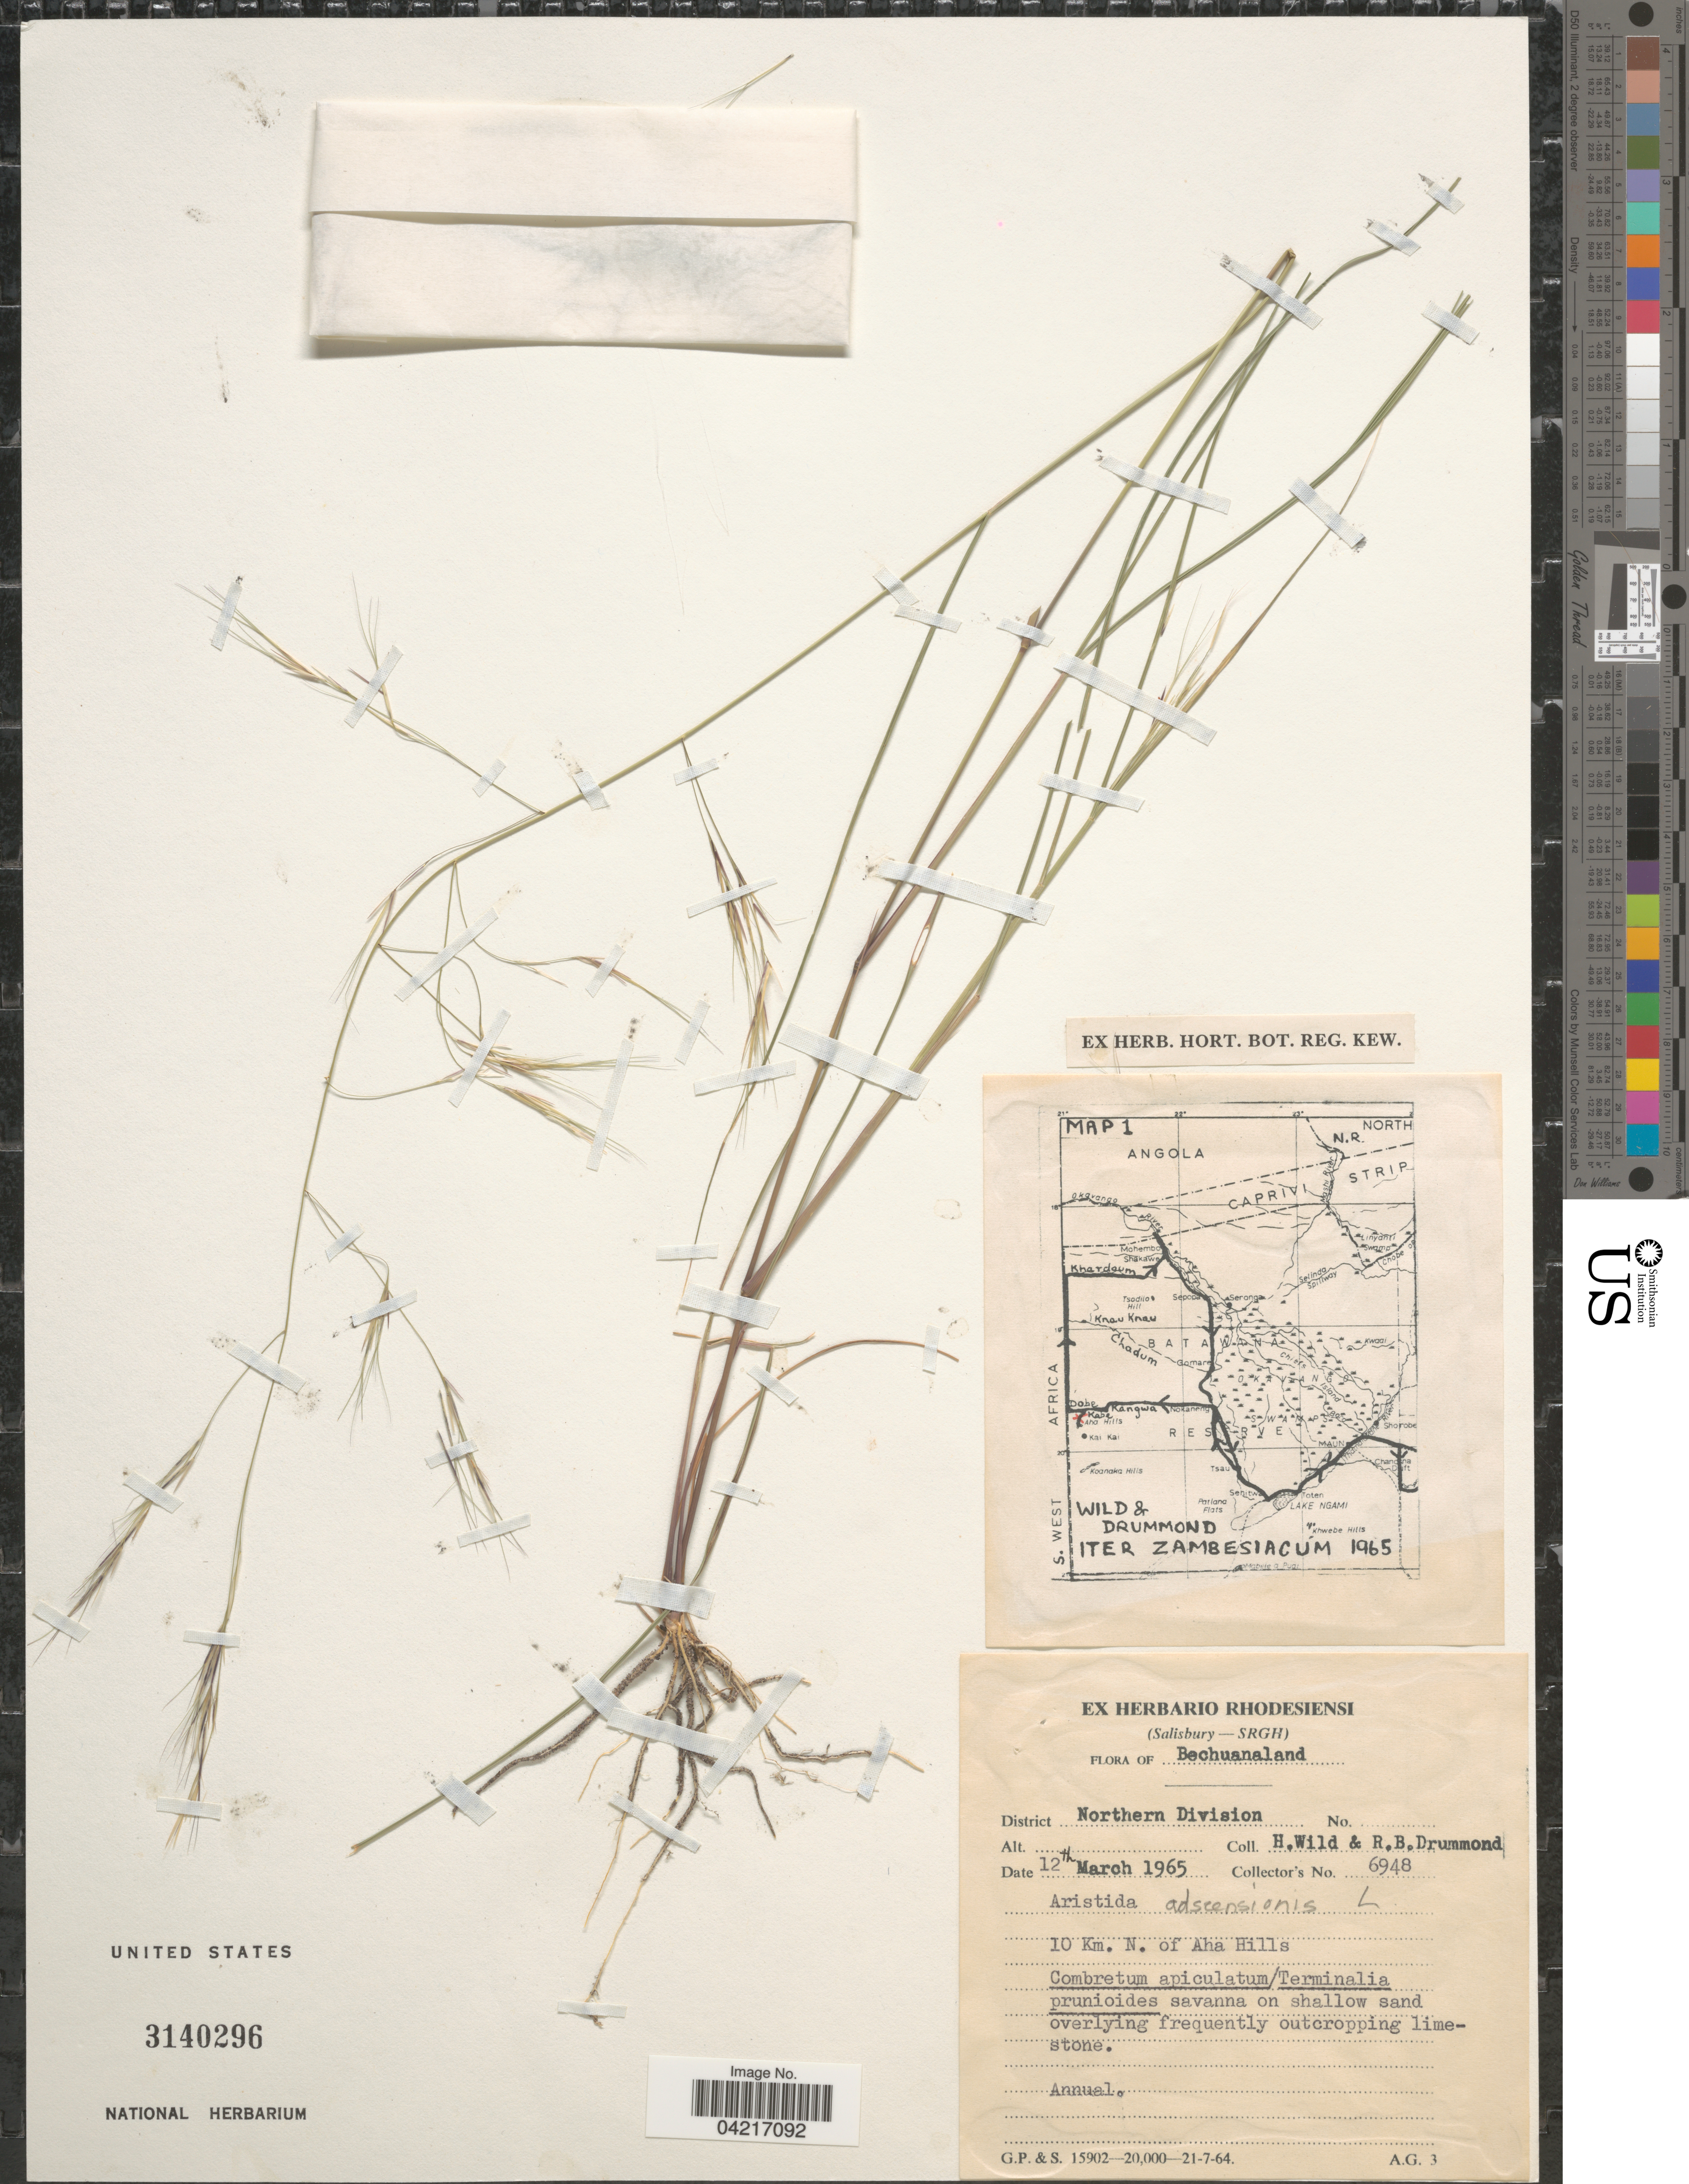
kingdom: Plantae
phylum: Tracheophyta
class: Liliopsida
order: Poales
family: Poaceae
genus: Aristida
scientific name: Aristida adscensionis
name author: L.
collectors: H. Wild & R. Drummond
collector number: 6948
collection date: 1965-03-12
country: Botswana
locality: Bechuanaland. District Northern Division. 10 Km. N. of Aha Hills. Savanna on shallow sand overlying frequently outcropping limestone.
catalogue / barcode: US 3140296